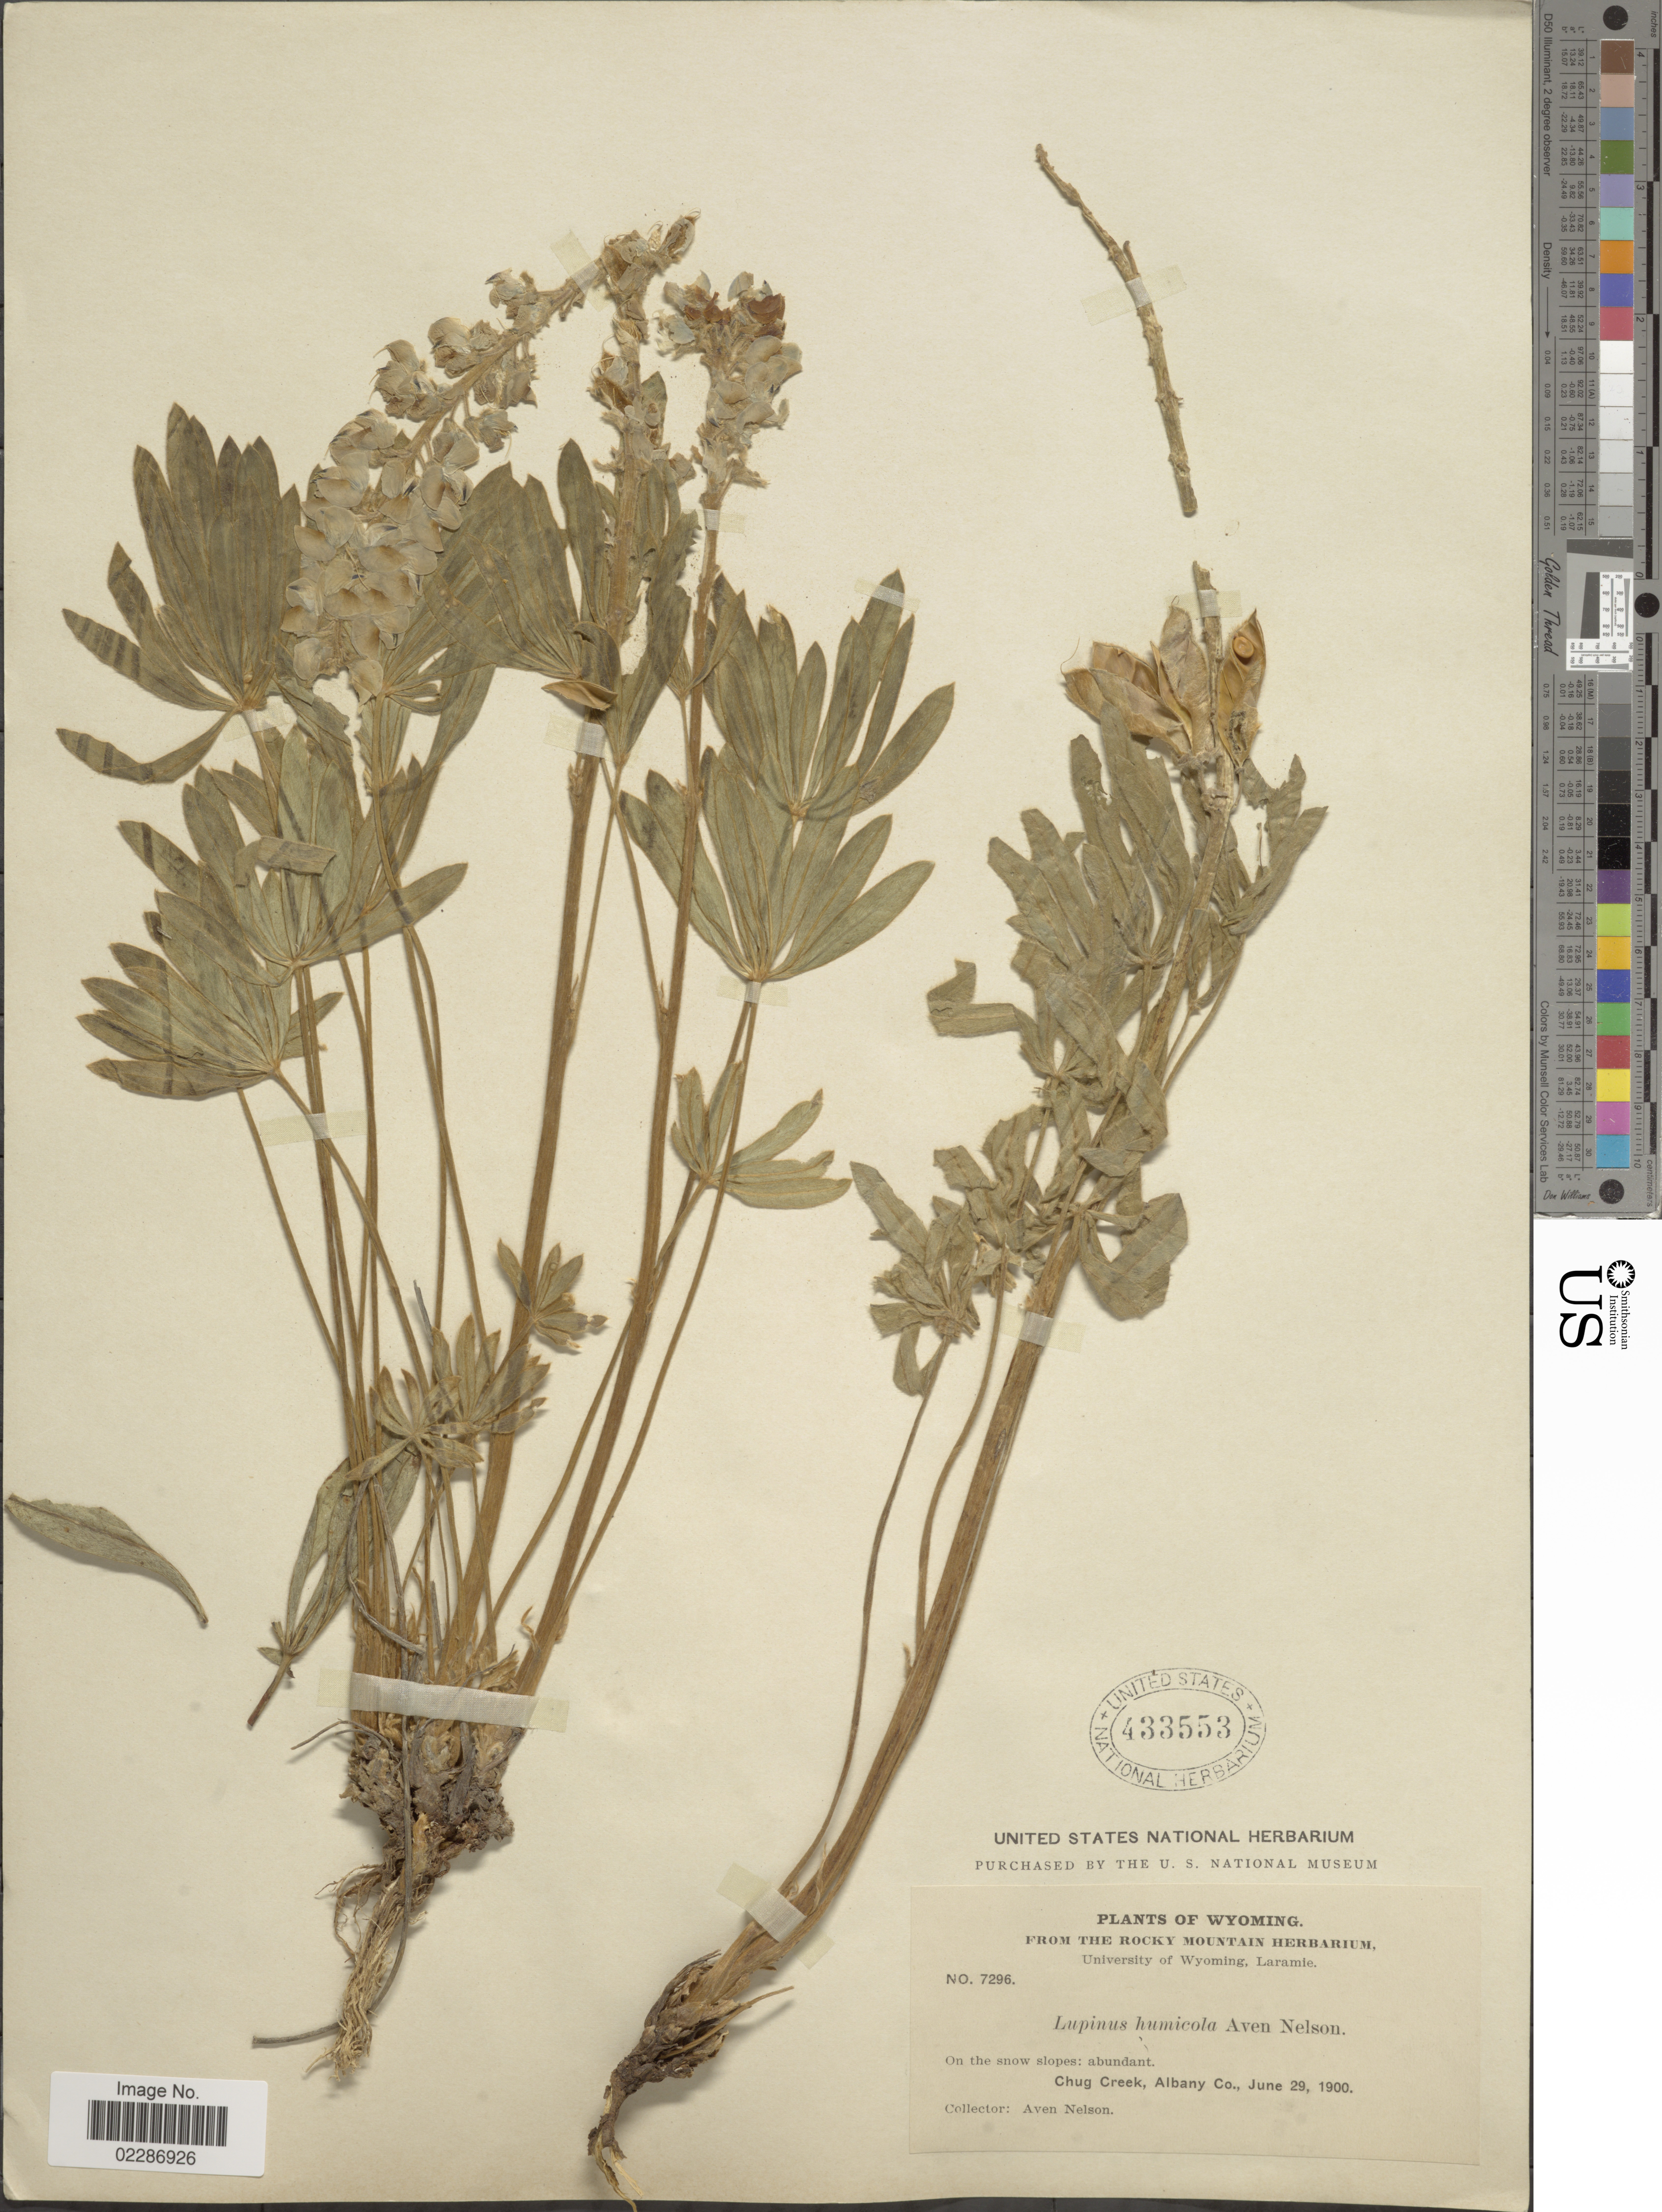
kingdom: Plantae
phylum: Tracheophyta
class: Magnoliopsida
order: Fabales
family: Fabaceae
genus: Lupinus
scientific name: Lupinus wyethii subsp. wyethii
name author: S. Watson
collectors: A. Nelson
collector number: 7296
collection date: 1900-06-29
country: United States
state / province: Wyoming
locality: Chug Creel, Albany Co.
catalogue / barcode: US 433553